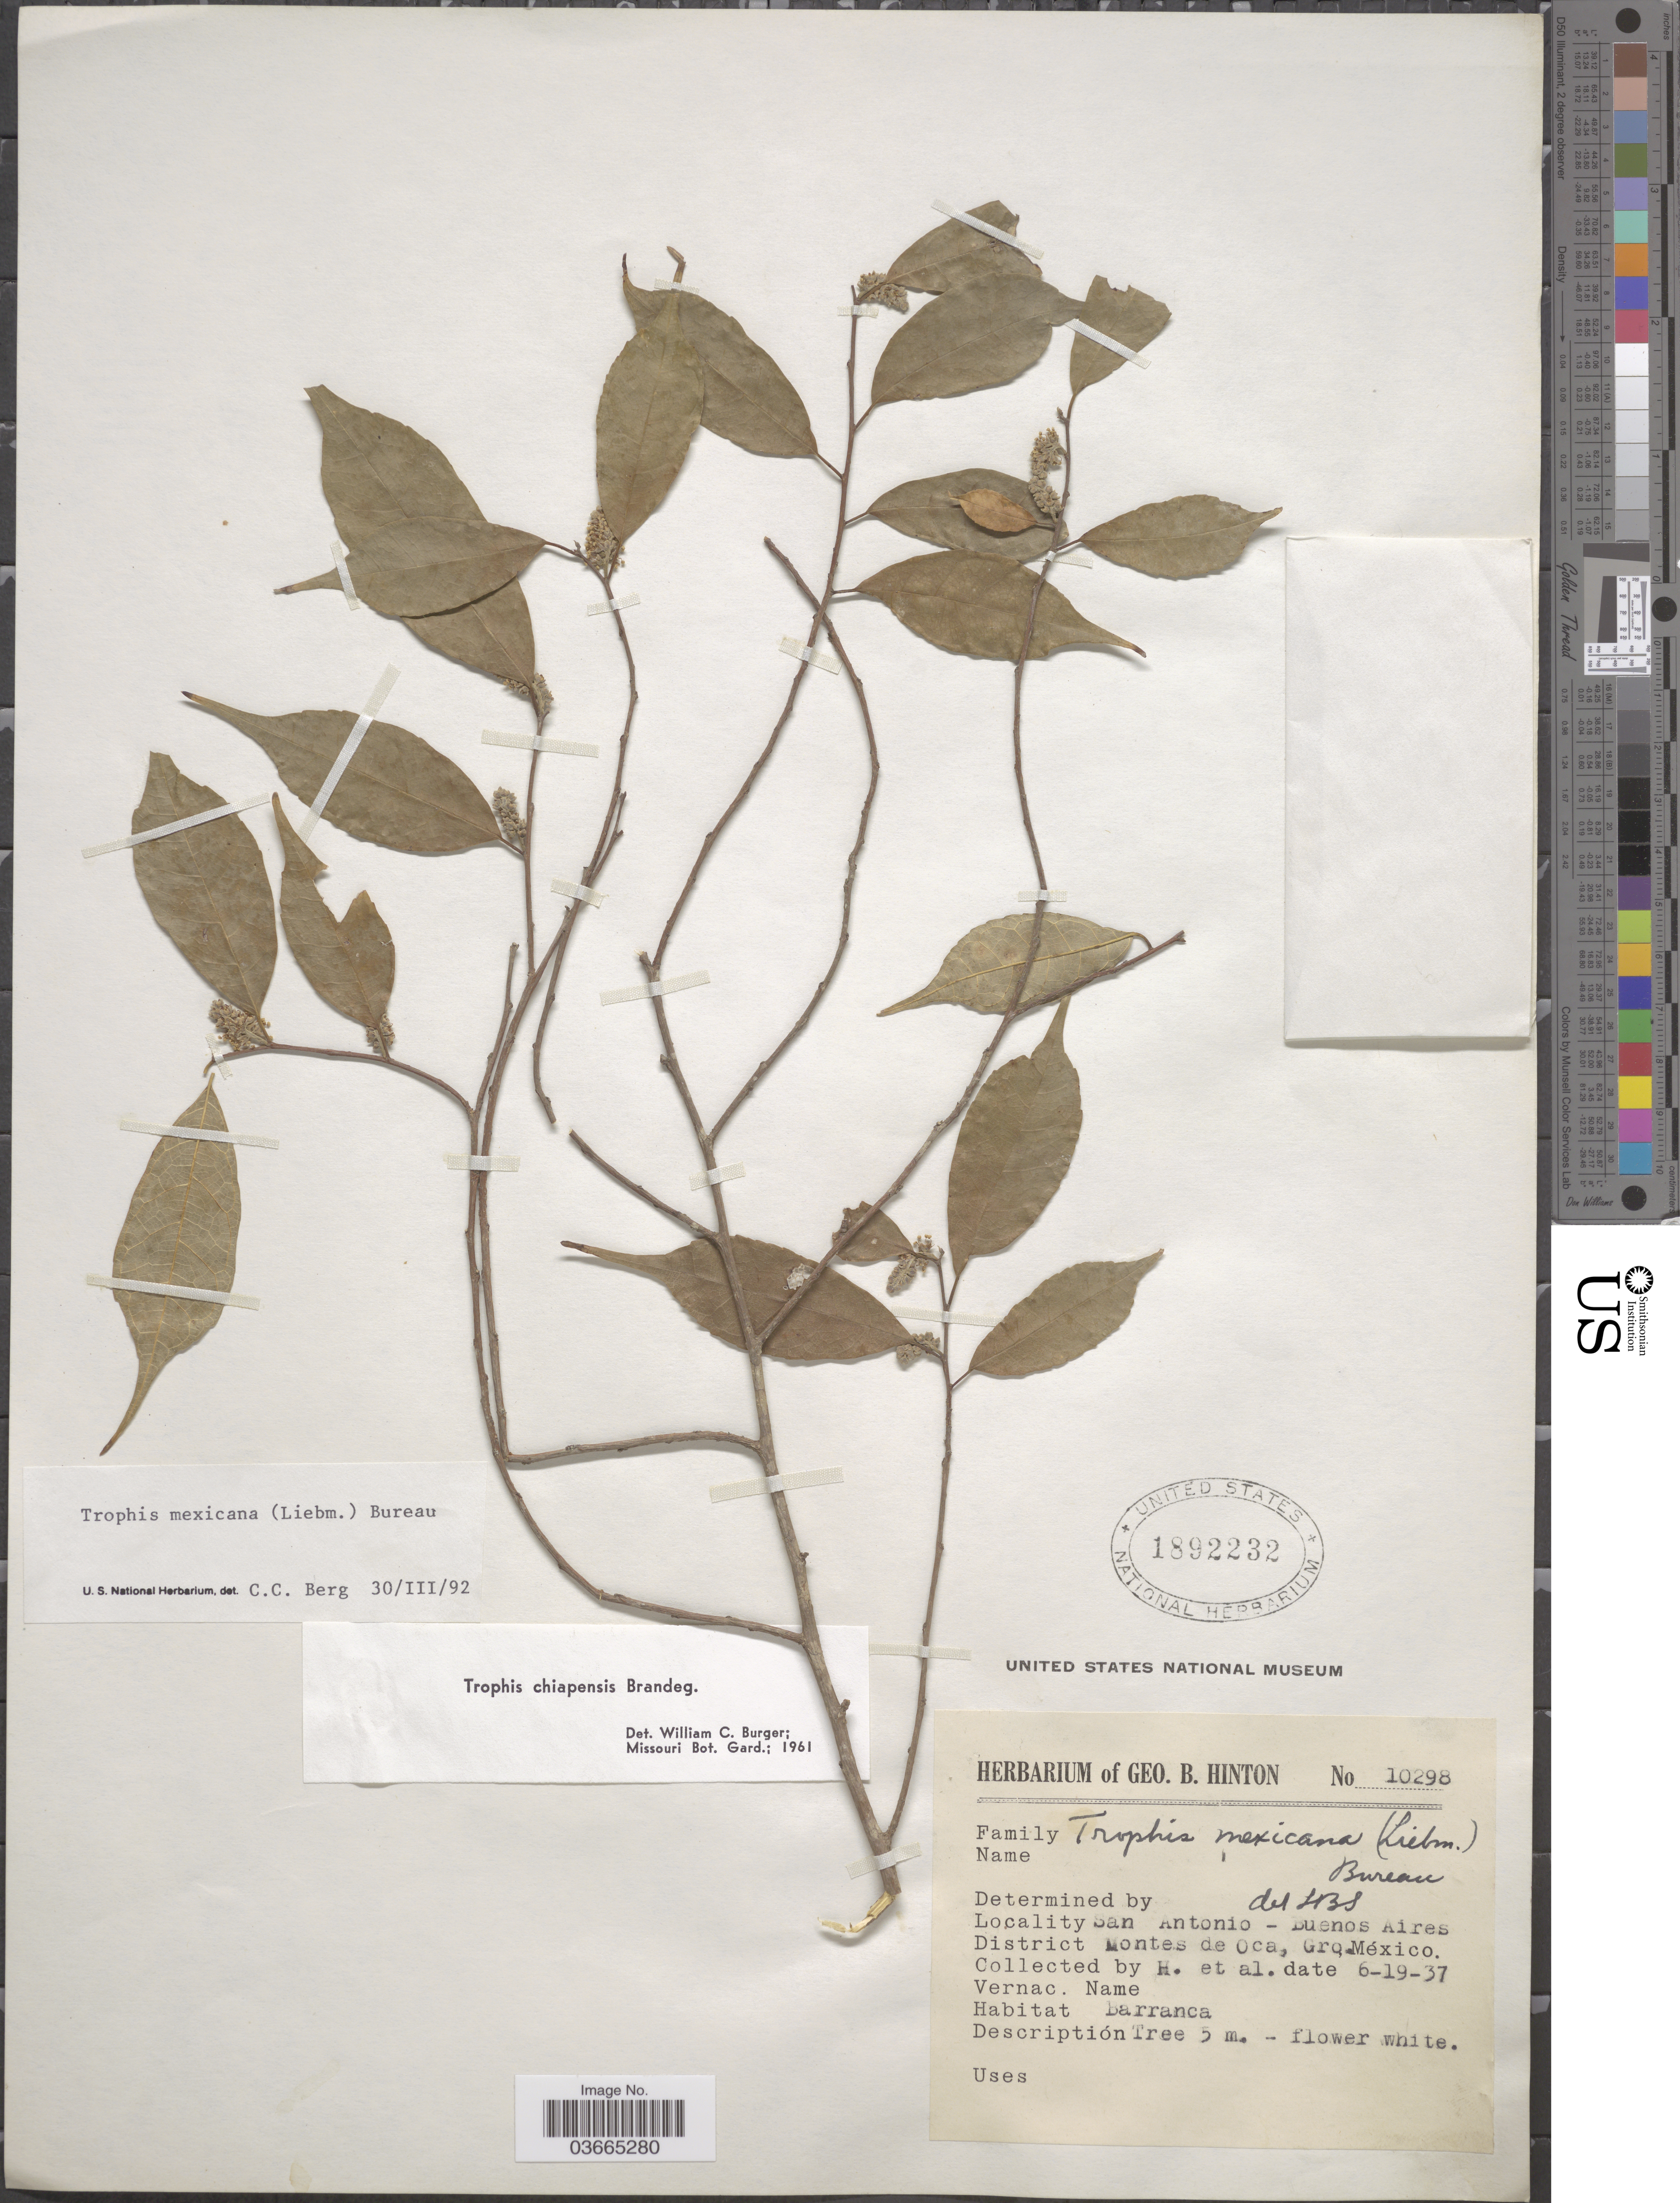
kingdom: Plantae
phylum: Tracheophyta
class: Magnoliopsida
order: Rosales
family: Moraceae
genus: Trophis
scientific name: Trophis mexicana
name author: (Liebm.) Bureau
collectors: G. B. Hinton & et al.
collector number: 10298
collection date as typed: Transcribed d/m/y: 19/6/37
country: Mexico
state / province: Guerrero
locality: San Antonio - Buenos Aires. Dsitrict Montes de Oca.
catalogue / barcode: US 1892232